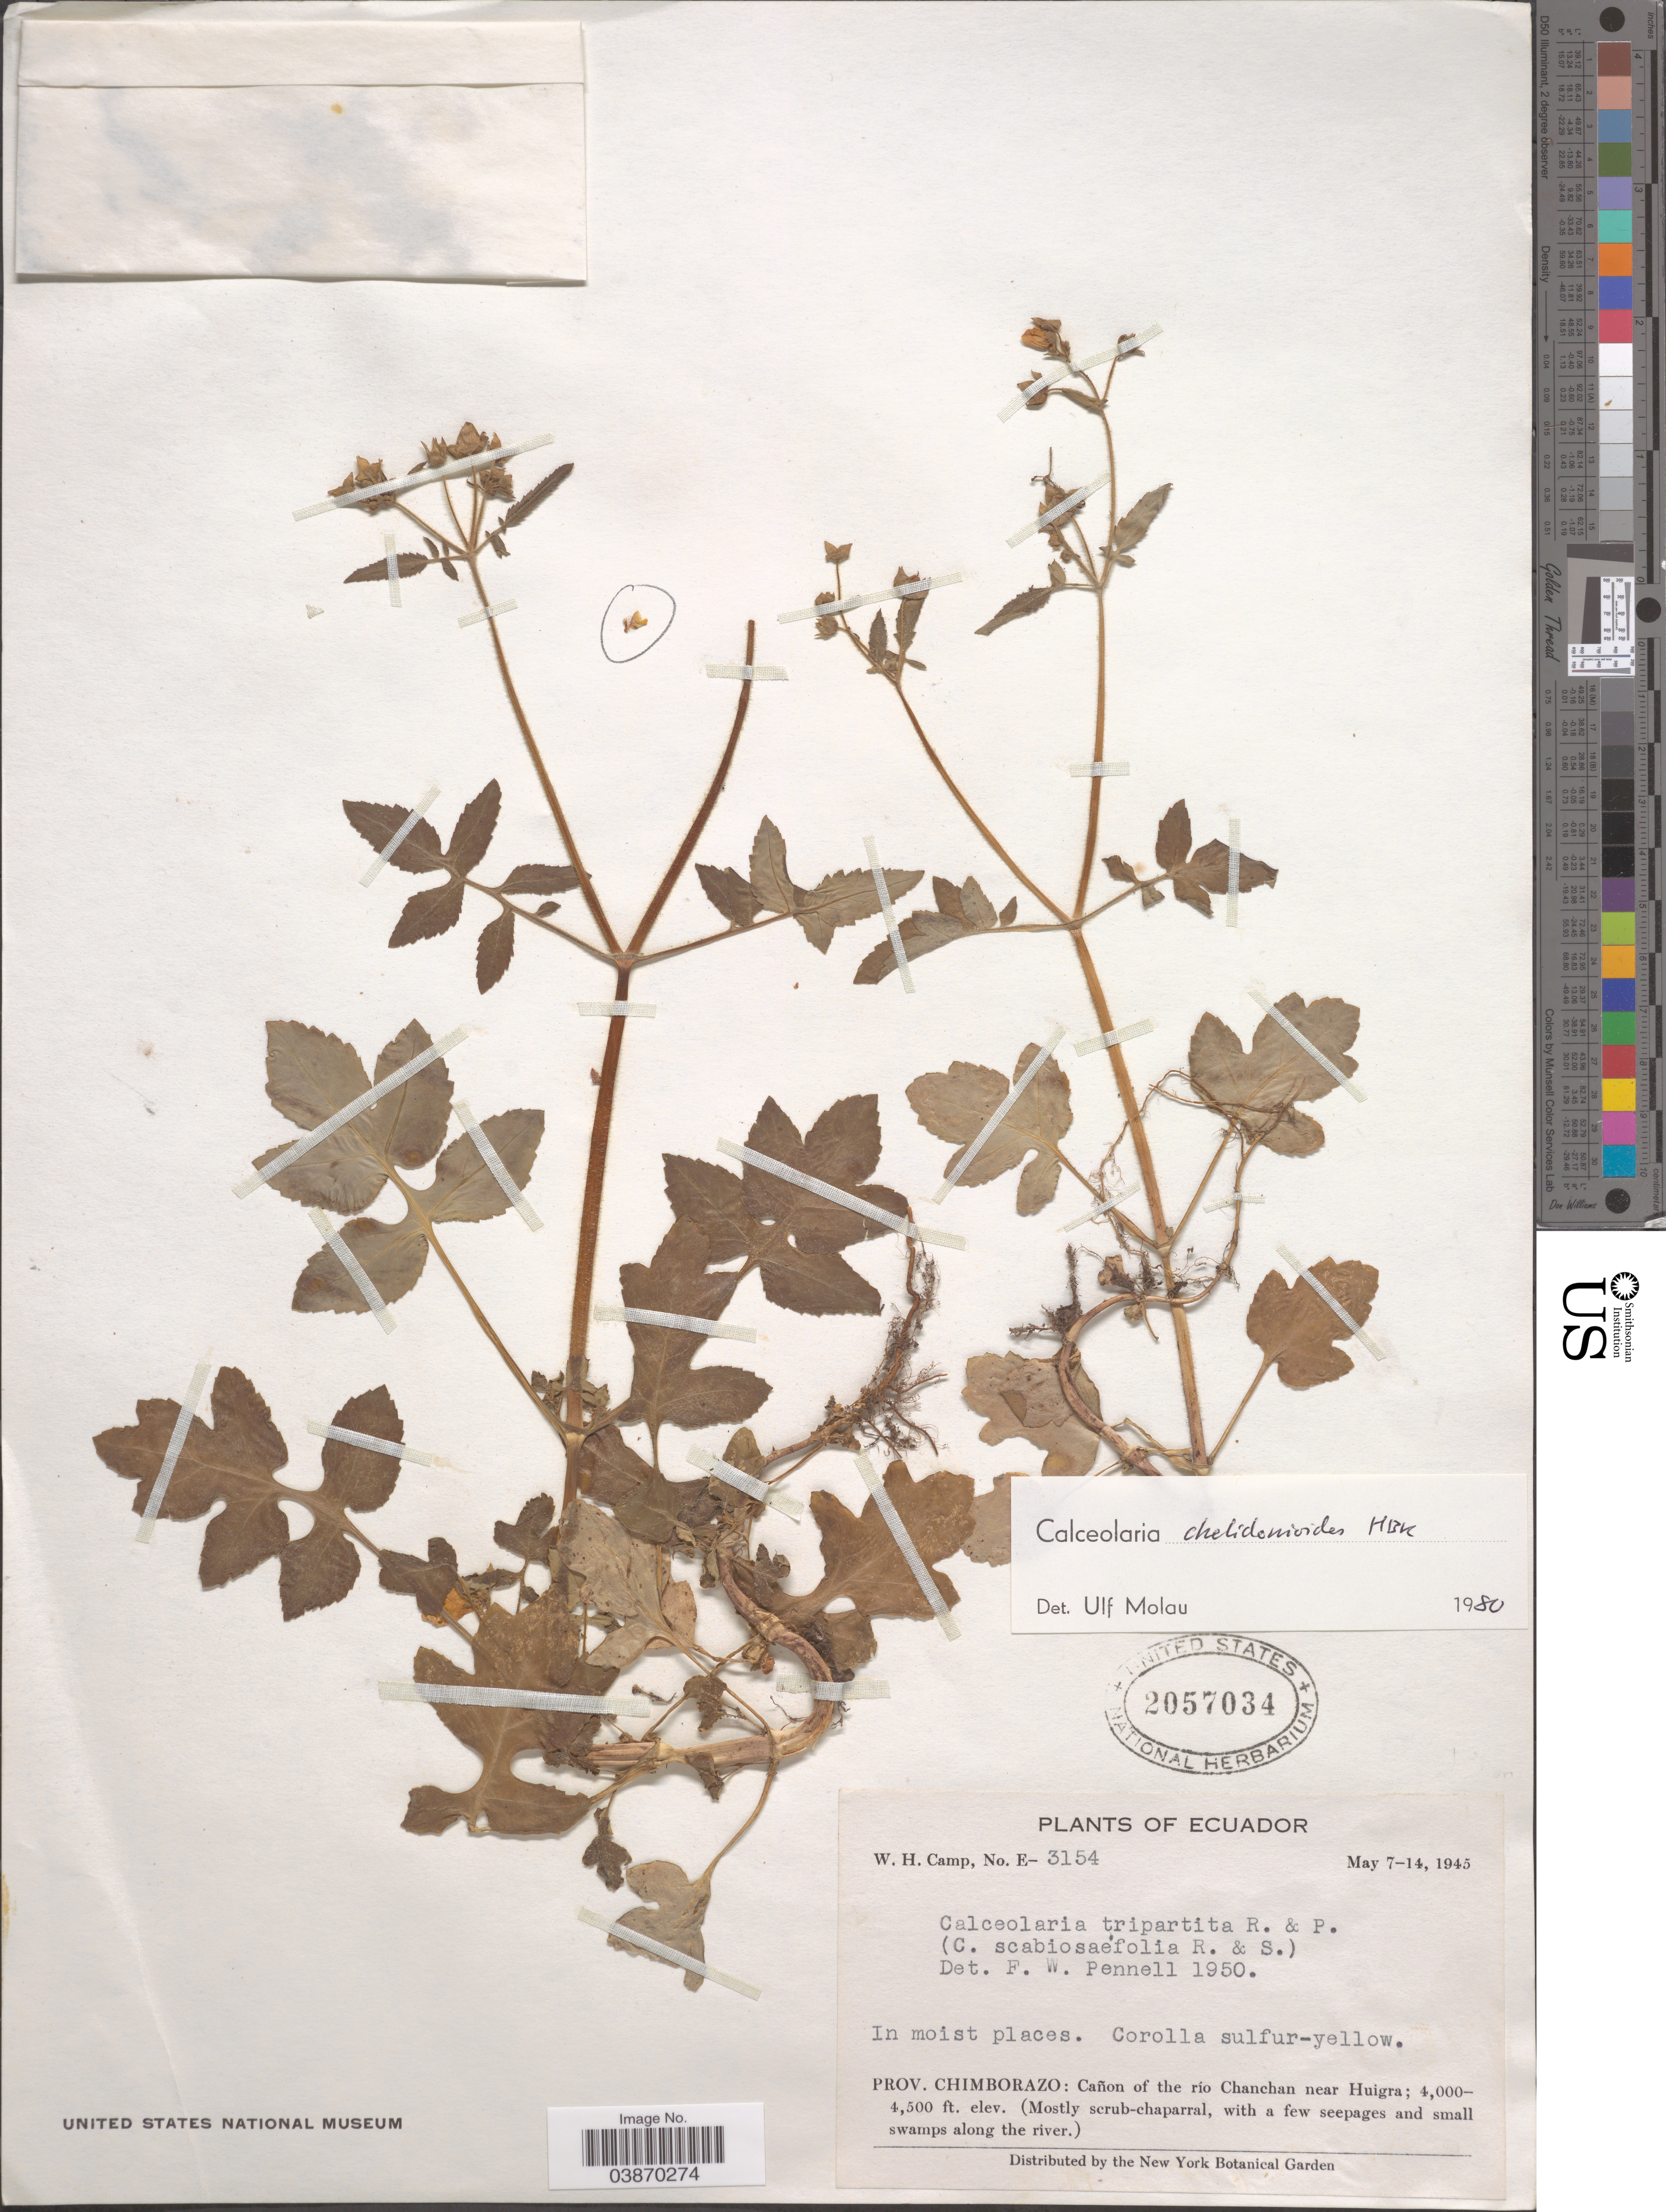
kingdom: Plantae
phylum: Tracheophyta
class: Magnoliopsida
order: Lamiales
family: Calceolariaceae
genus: Calceolaria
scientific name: Calceolaria chelidonioides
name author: Kunth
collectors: W. H. Camp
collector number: E-3154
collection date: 1945-05-07/1945-05-14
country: Ecuador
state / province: Chimborazo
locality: Cañon of the río Chanchan near Huigra.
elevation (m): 1219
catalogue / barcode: US 2057034